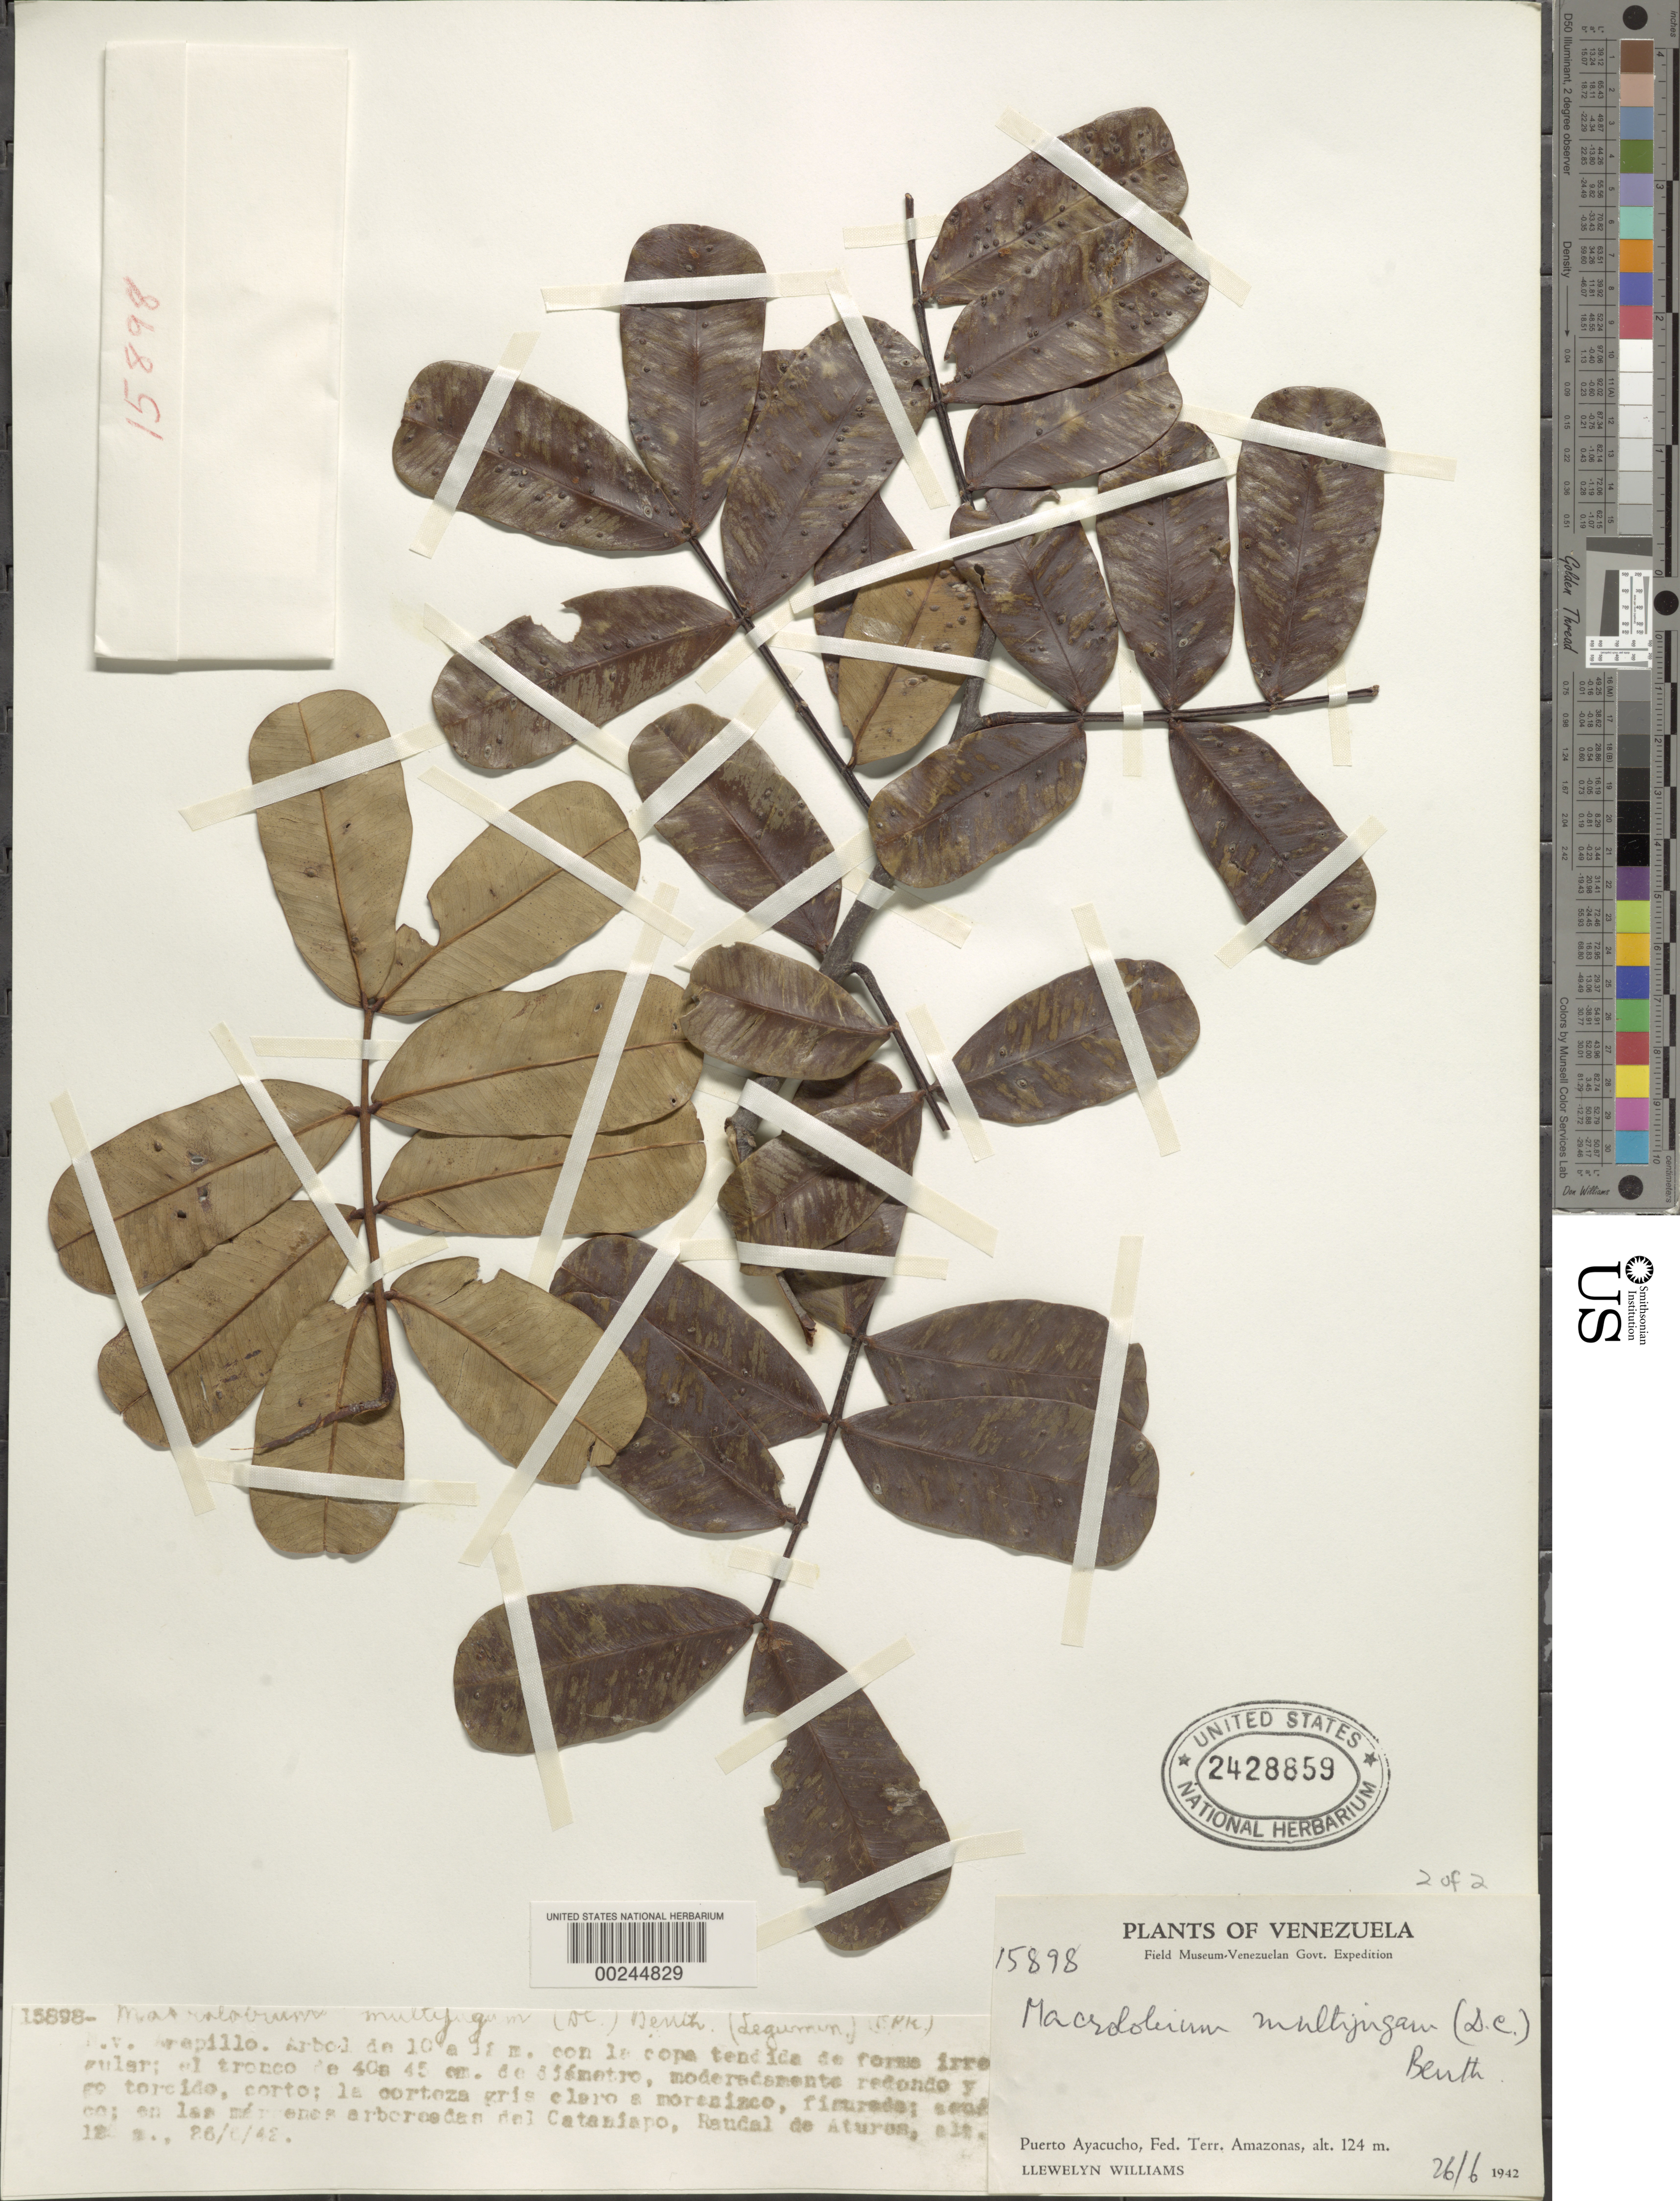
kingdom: Plantae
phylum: Tracheophyta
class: Magnoliopsida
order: Fabales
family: Fabaceae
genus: Macrolobium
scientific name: Macrolobium multijugum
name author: (DC.) Benth.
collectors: Ll. Williams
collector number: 15898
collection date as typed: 26 May 1942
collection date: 1942-05-26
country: Venezuela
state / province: Amazonas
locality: Cataniapo, raudal de atures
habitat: On the edge of tree grove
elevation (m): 120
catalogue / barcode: US 2428859